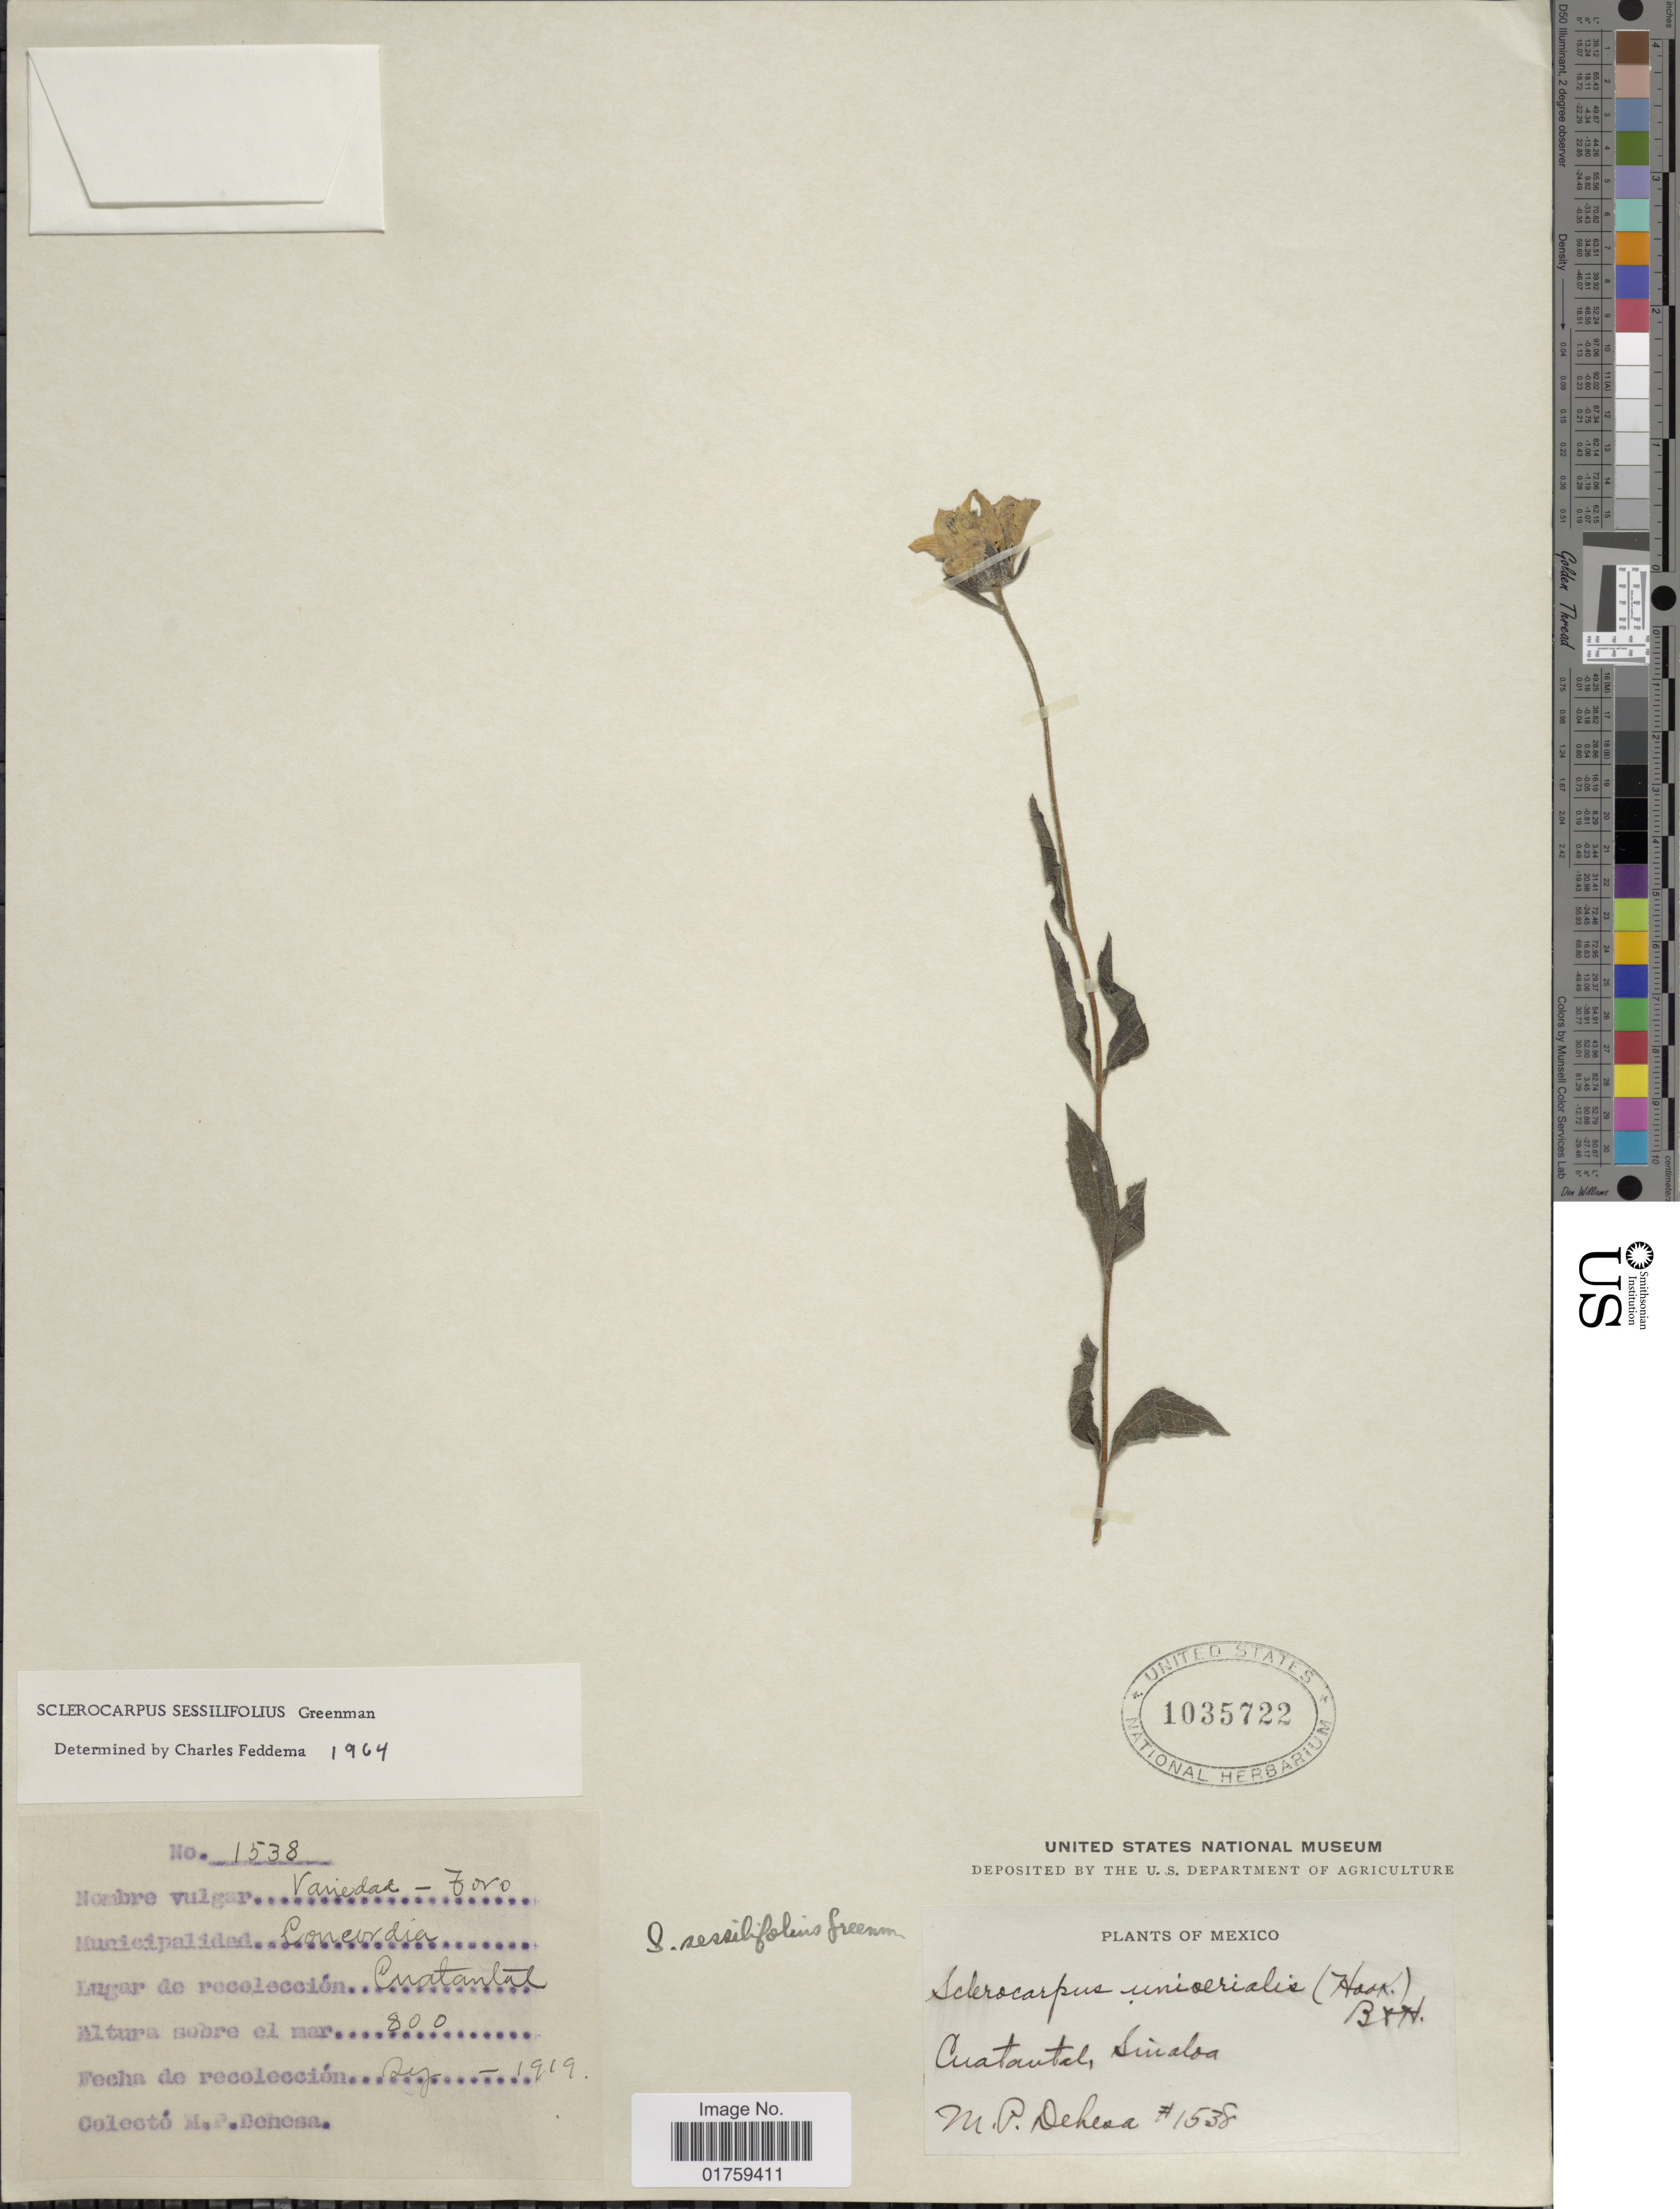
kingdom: Plantae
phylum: Tracheophyta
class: Magnoliopsida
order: Asterales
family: Asteraceae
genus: Sclerocarpus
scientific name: Sclerocarpus sessilifolius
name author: Greenm.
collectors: M. Dehesa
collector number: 1538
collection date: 1919-08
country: Mexico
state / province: Sinaloa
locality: Cuatantal, Sinaloa, Municipalidad Concordia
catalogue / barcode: US 1035722